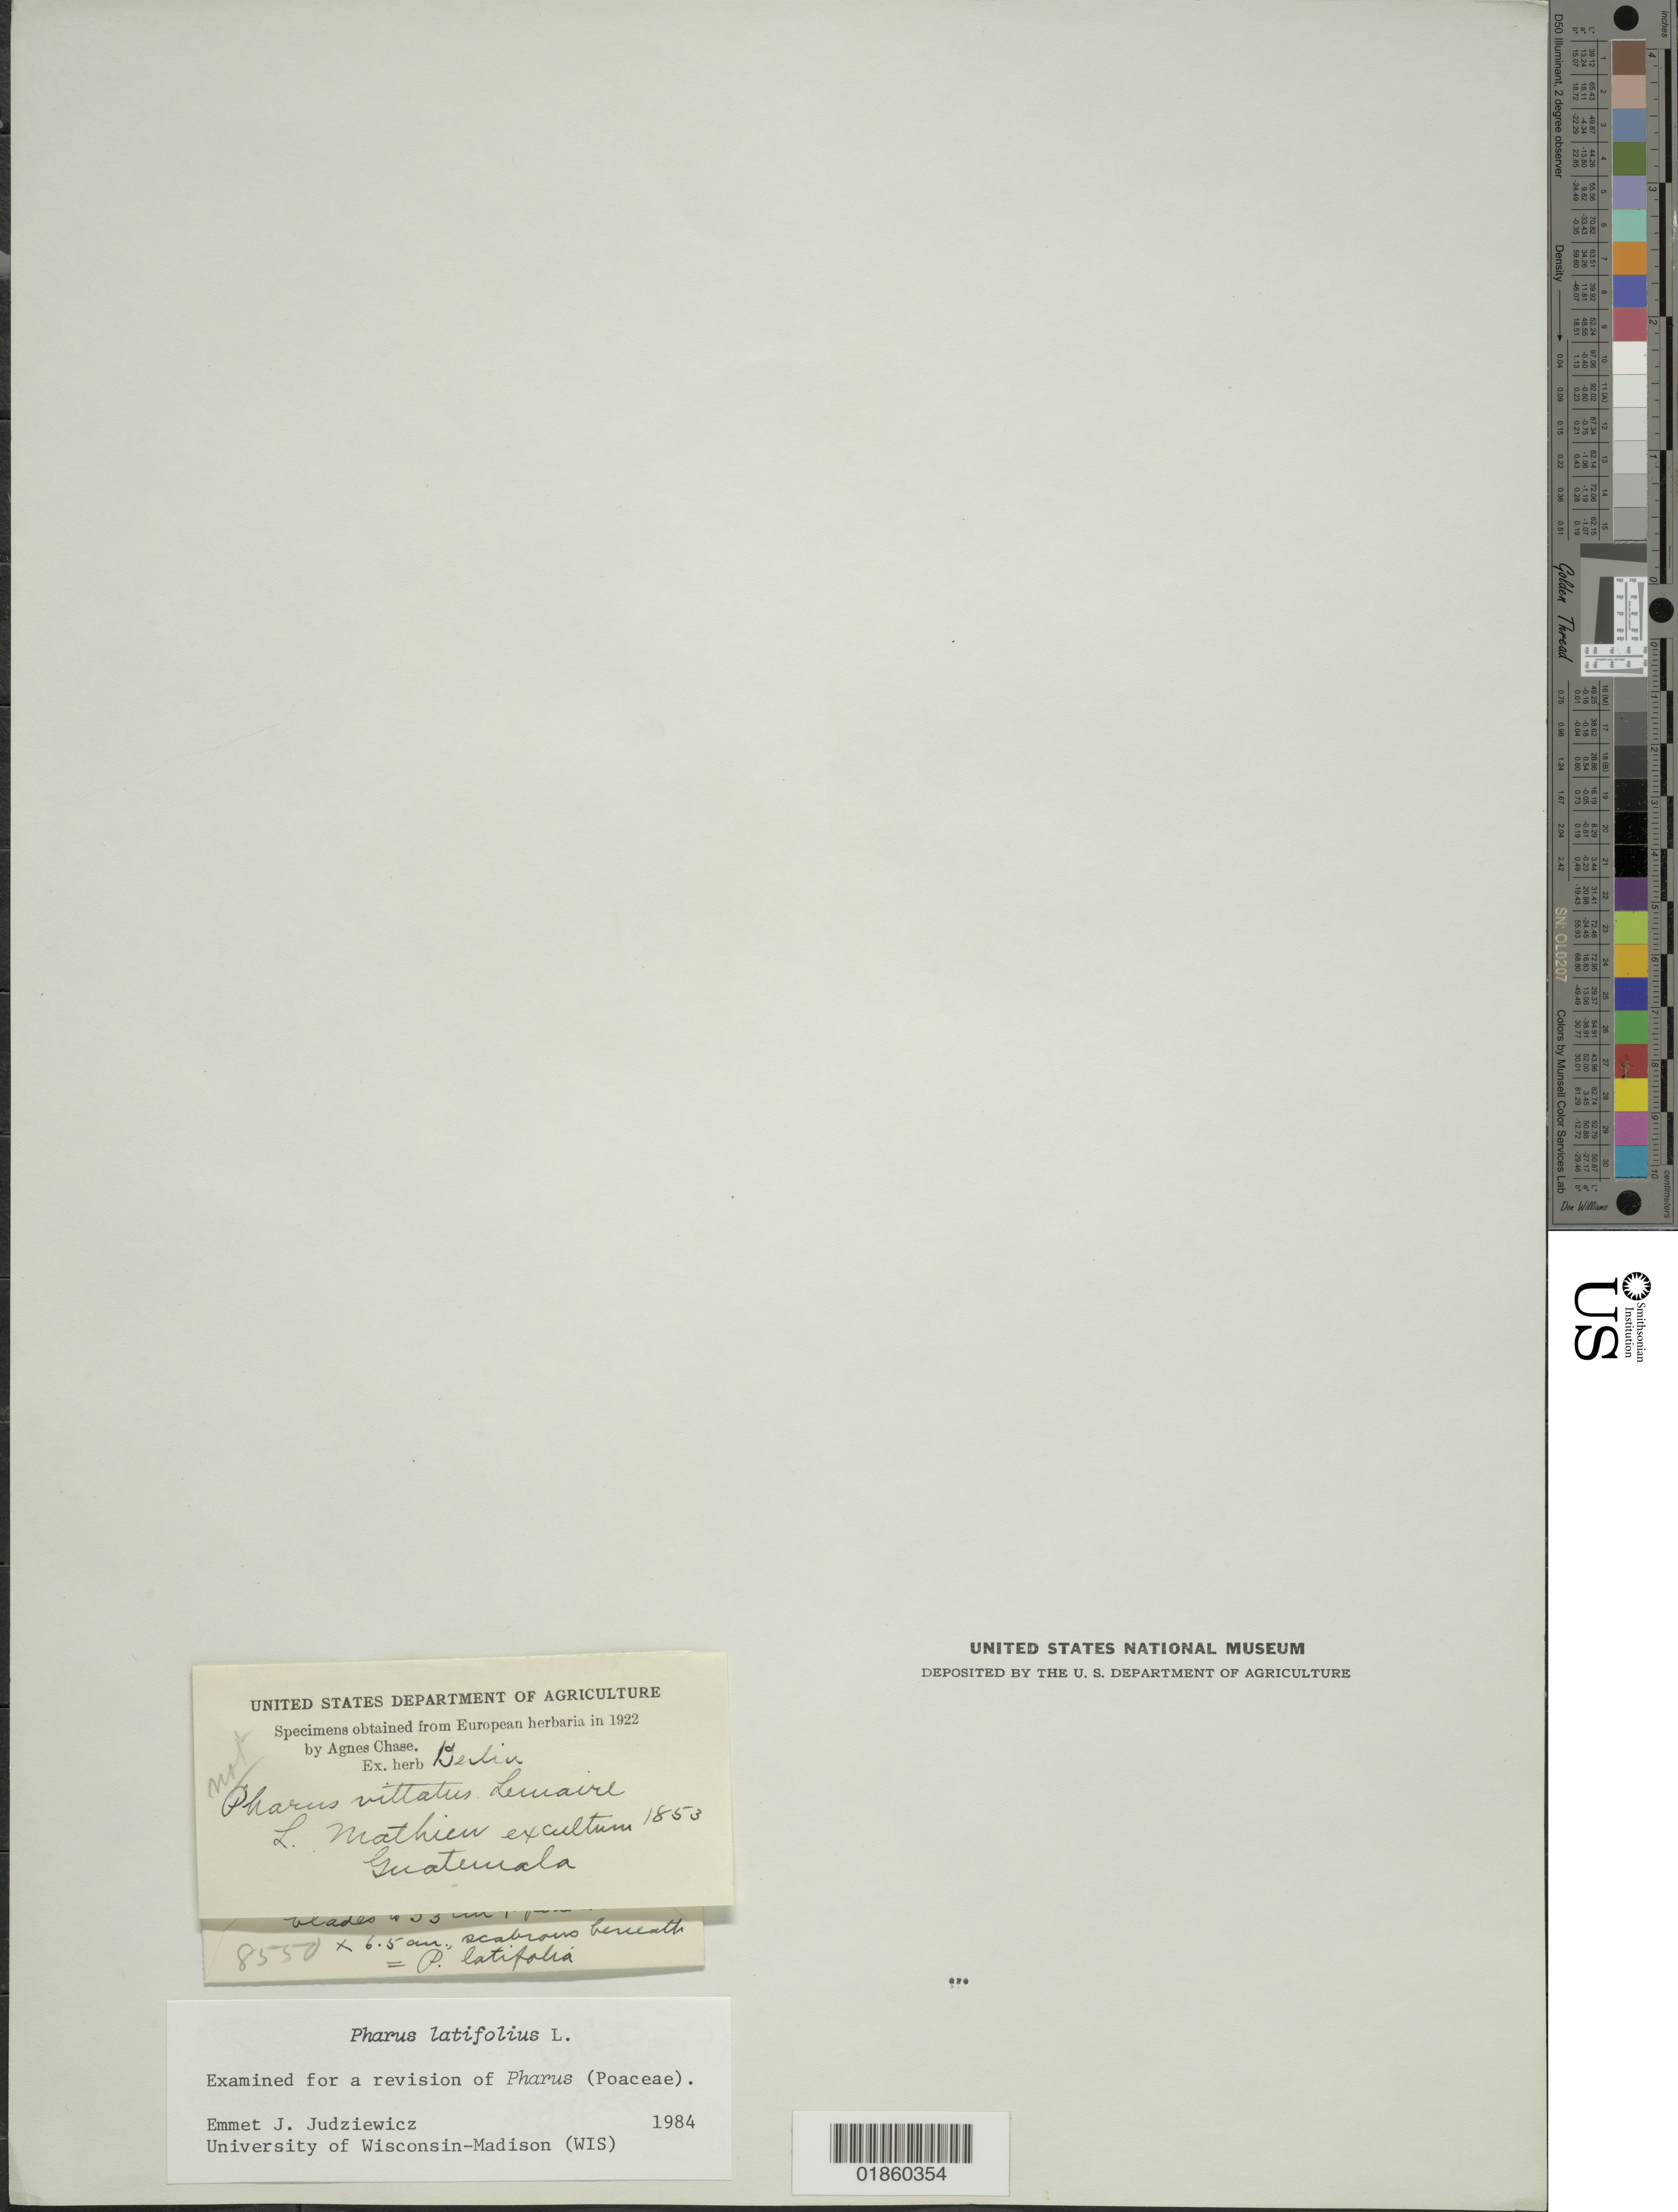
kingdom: Plantae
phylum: Tracheophyta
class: Liliopsida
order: Poales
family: Poaceae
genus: Pharus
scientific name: Pharus latifolius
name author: L.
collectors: A. Chase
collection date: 1922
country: Germany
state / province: Berlin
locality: European herbaria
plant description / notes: The labelling of this specimen is unclear. It is not clear if this specimen was cultivated in a herbarium in Berlin from a specimen collected in Guatemala and collected from the herbarium by Agnes Chase in 1922, or if this specimen was collected in Guatemala in 1853 and then stored in the herbarium.